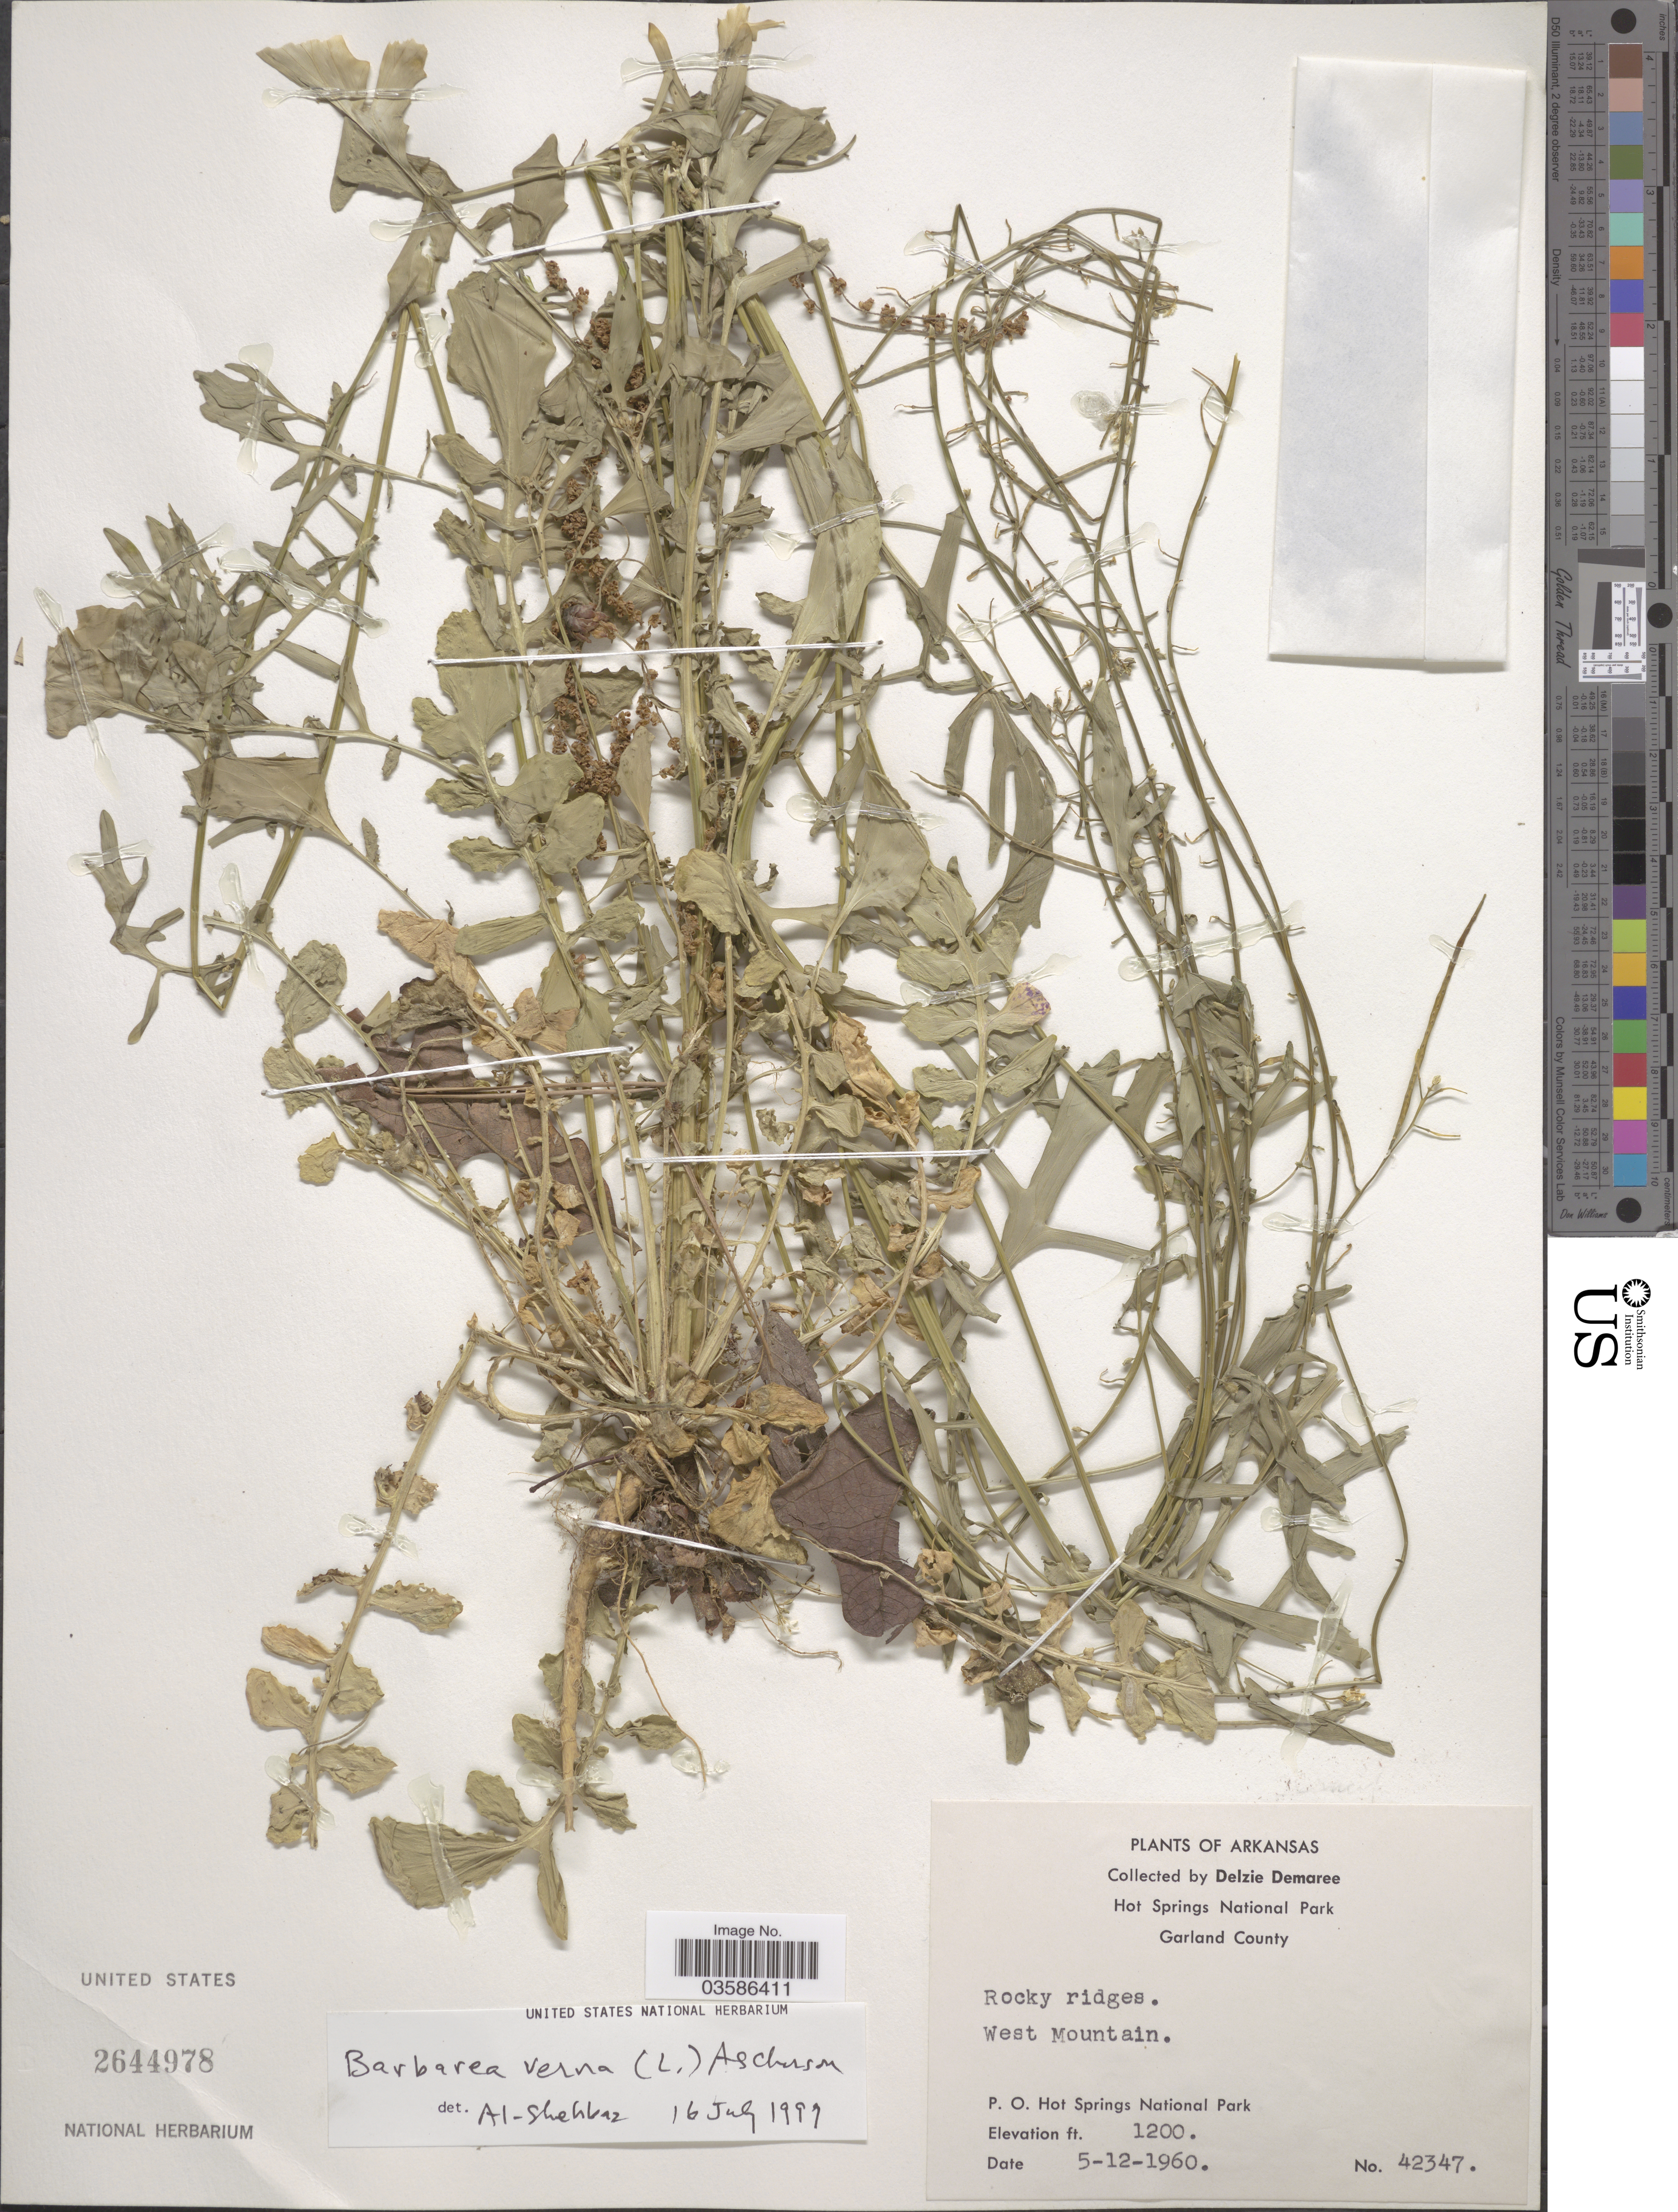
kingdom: Plantae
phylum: Tracheophyta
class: Magnoliopsida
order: Brassicales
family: Brassicaceae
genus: Barbarea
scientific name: Barbarea verna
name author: (Mill.) Asch.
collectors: D. Demaree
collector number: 42347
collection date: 1960-05-12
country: United States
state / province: Arkansas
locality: Hot Springs National Park. Garland County. West Mountain. P. O. Hot Springs National Park.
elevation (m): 366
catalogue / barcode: US 2644978